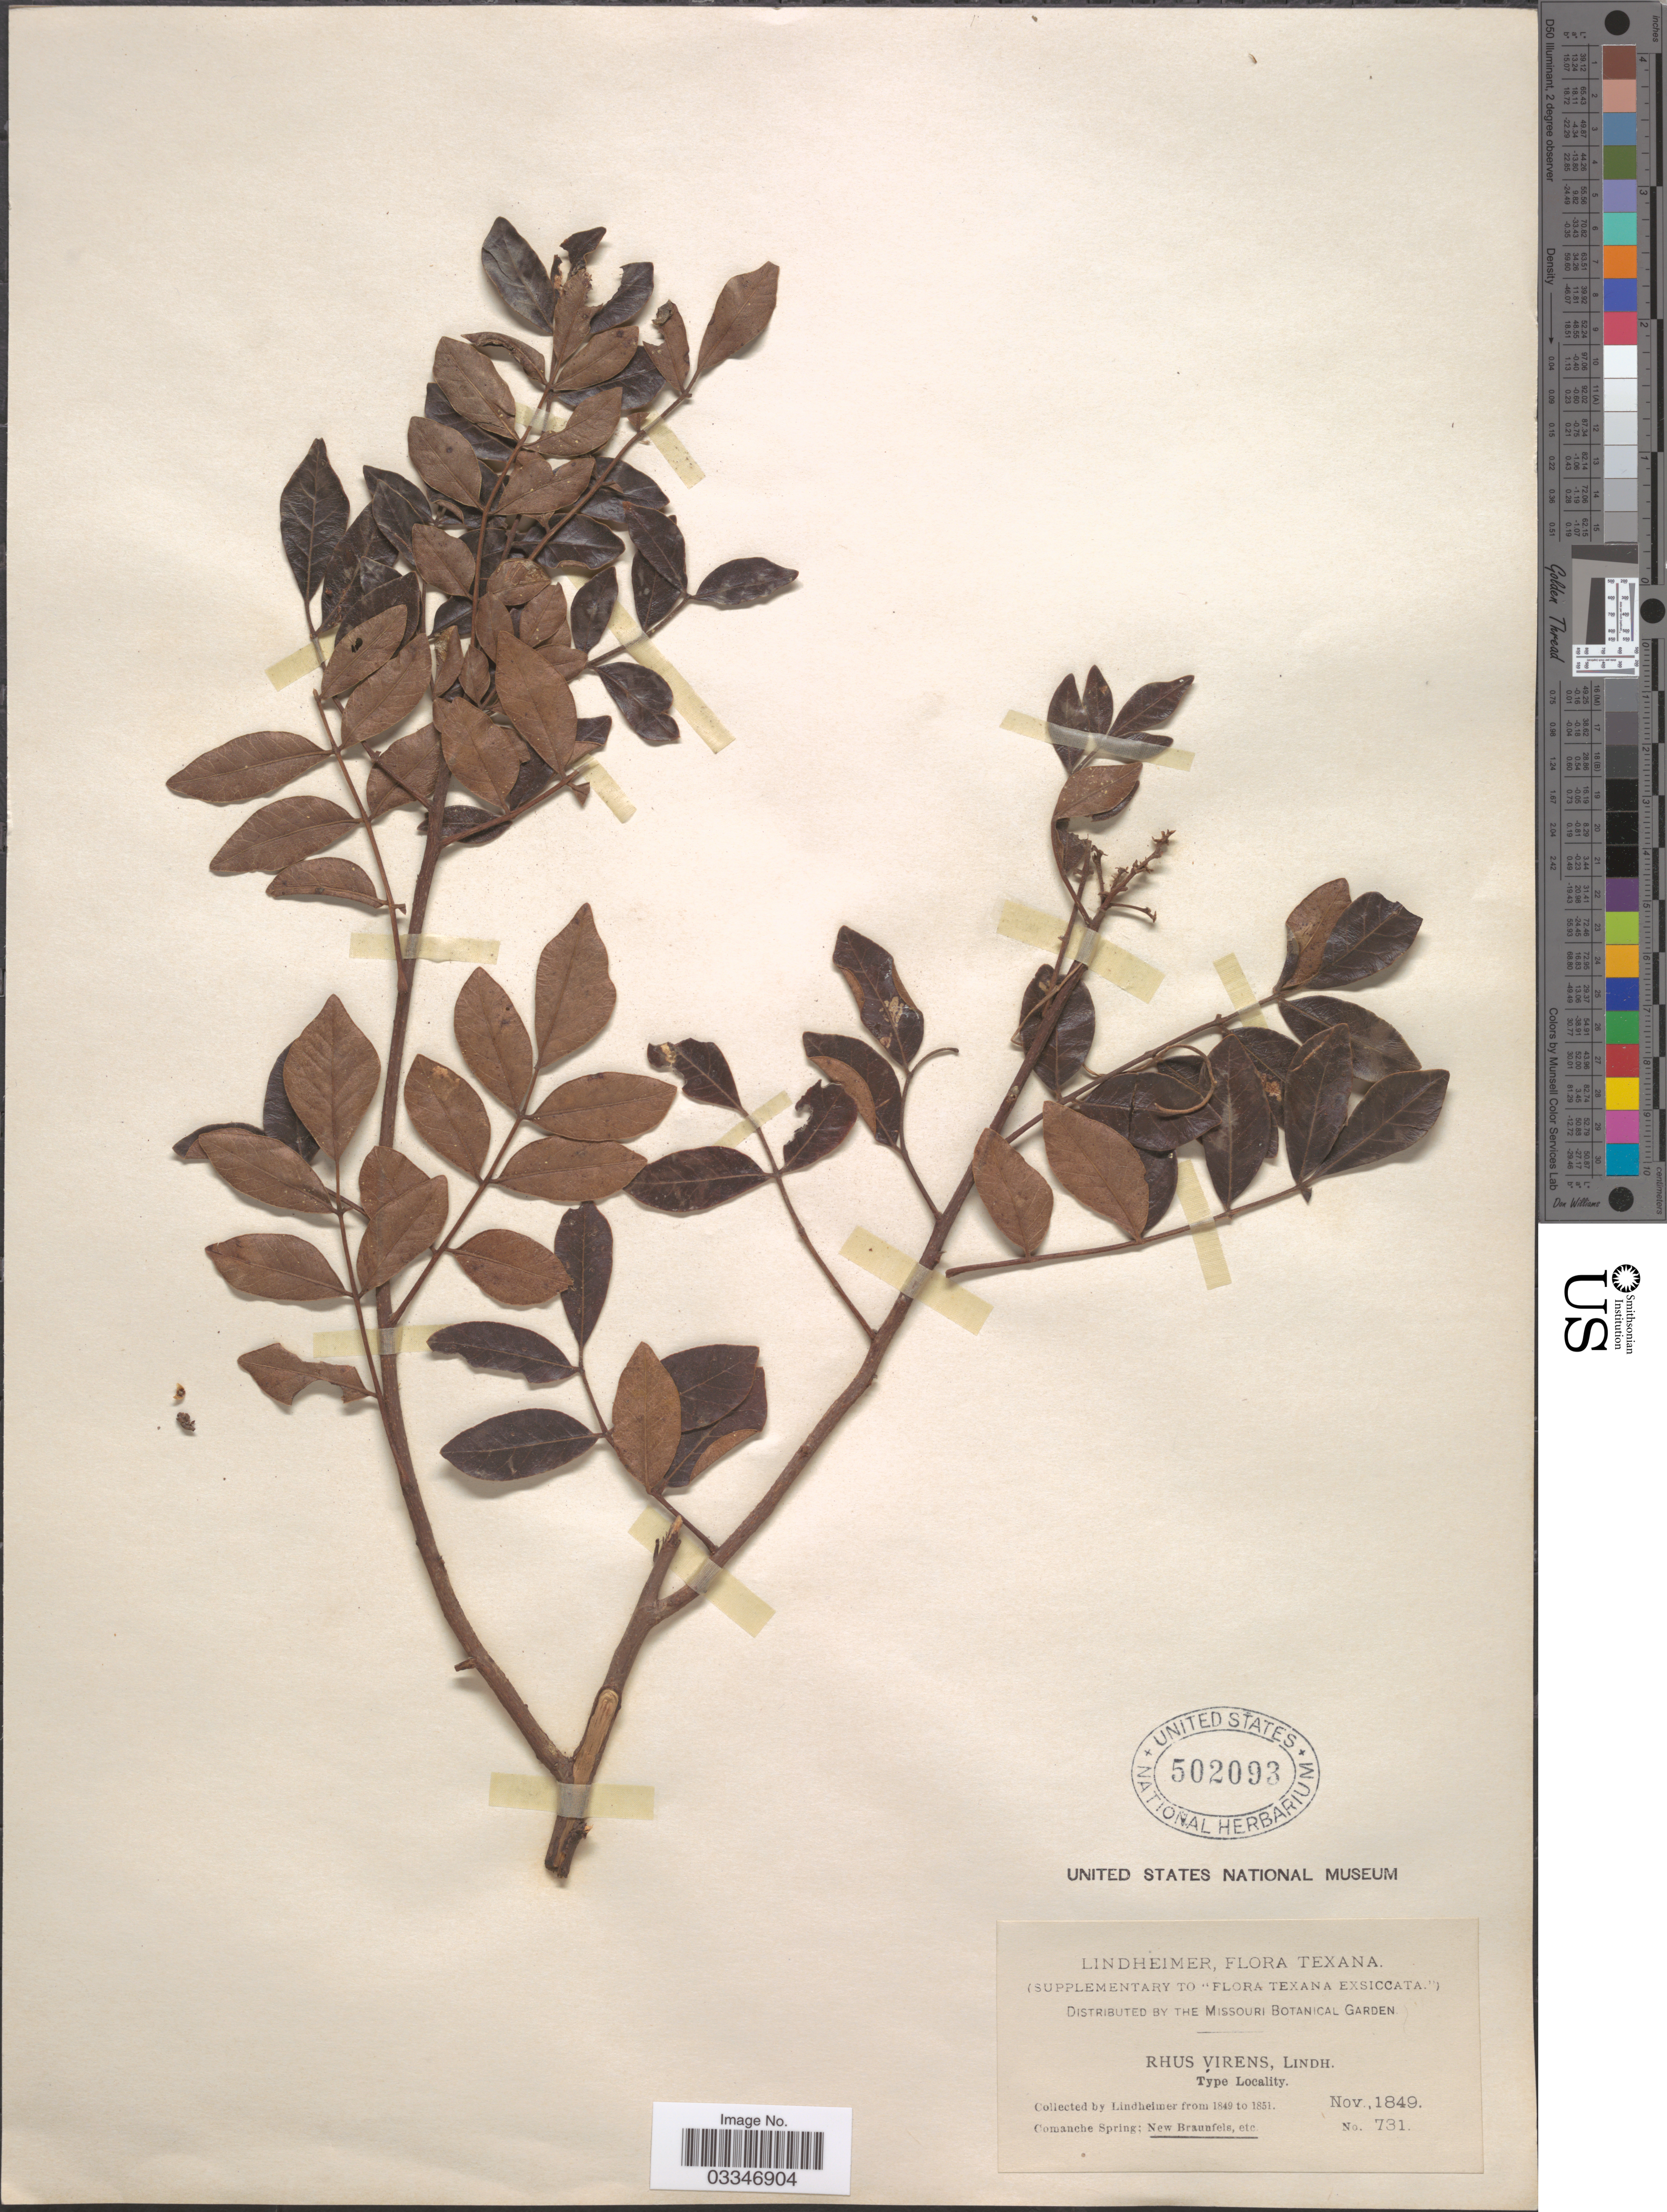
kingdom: Plantae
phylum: Tracheophyta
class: Magnoliopsida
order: Sapindales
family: Anacardiaceae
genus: Rhus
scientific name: Rhus virens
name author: Lindh. ex A. Gray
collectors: -. Lindheimer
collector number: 731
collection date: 1849-11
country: United States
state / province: Texas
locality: Comanche Spring: New Braunfels.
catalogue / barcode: US 502093